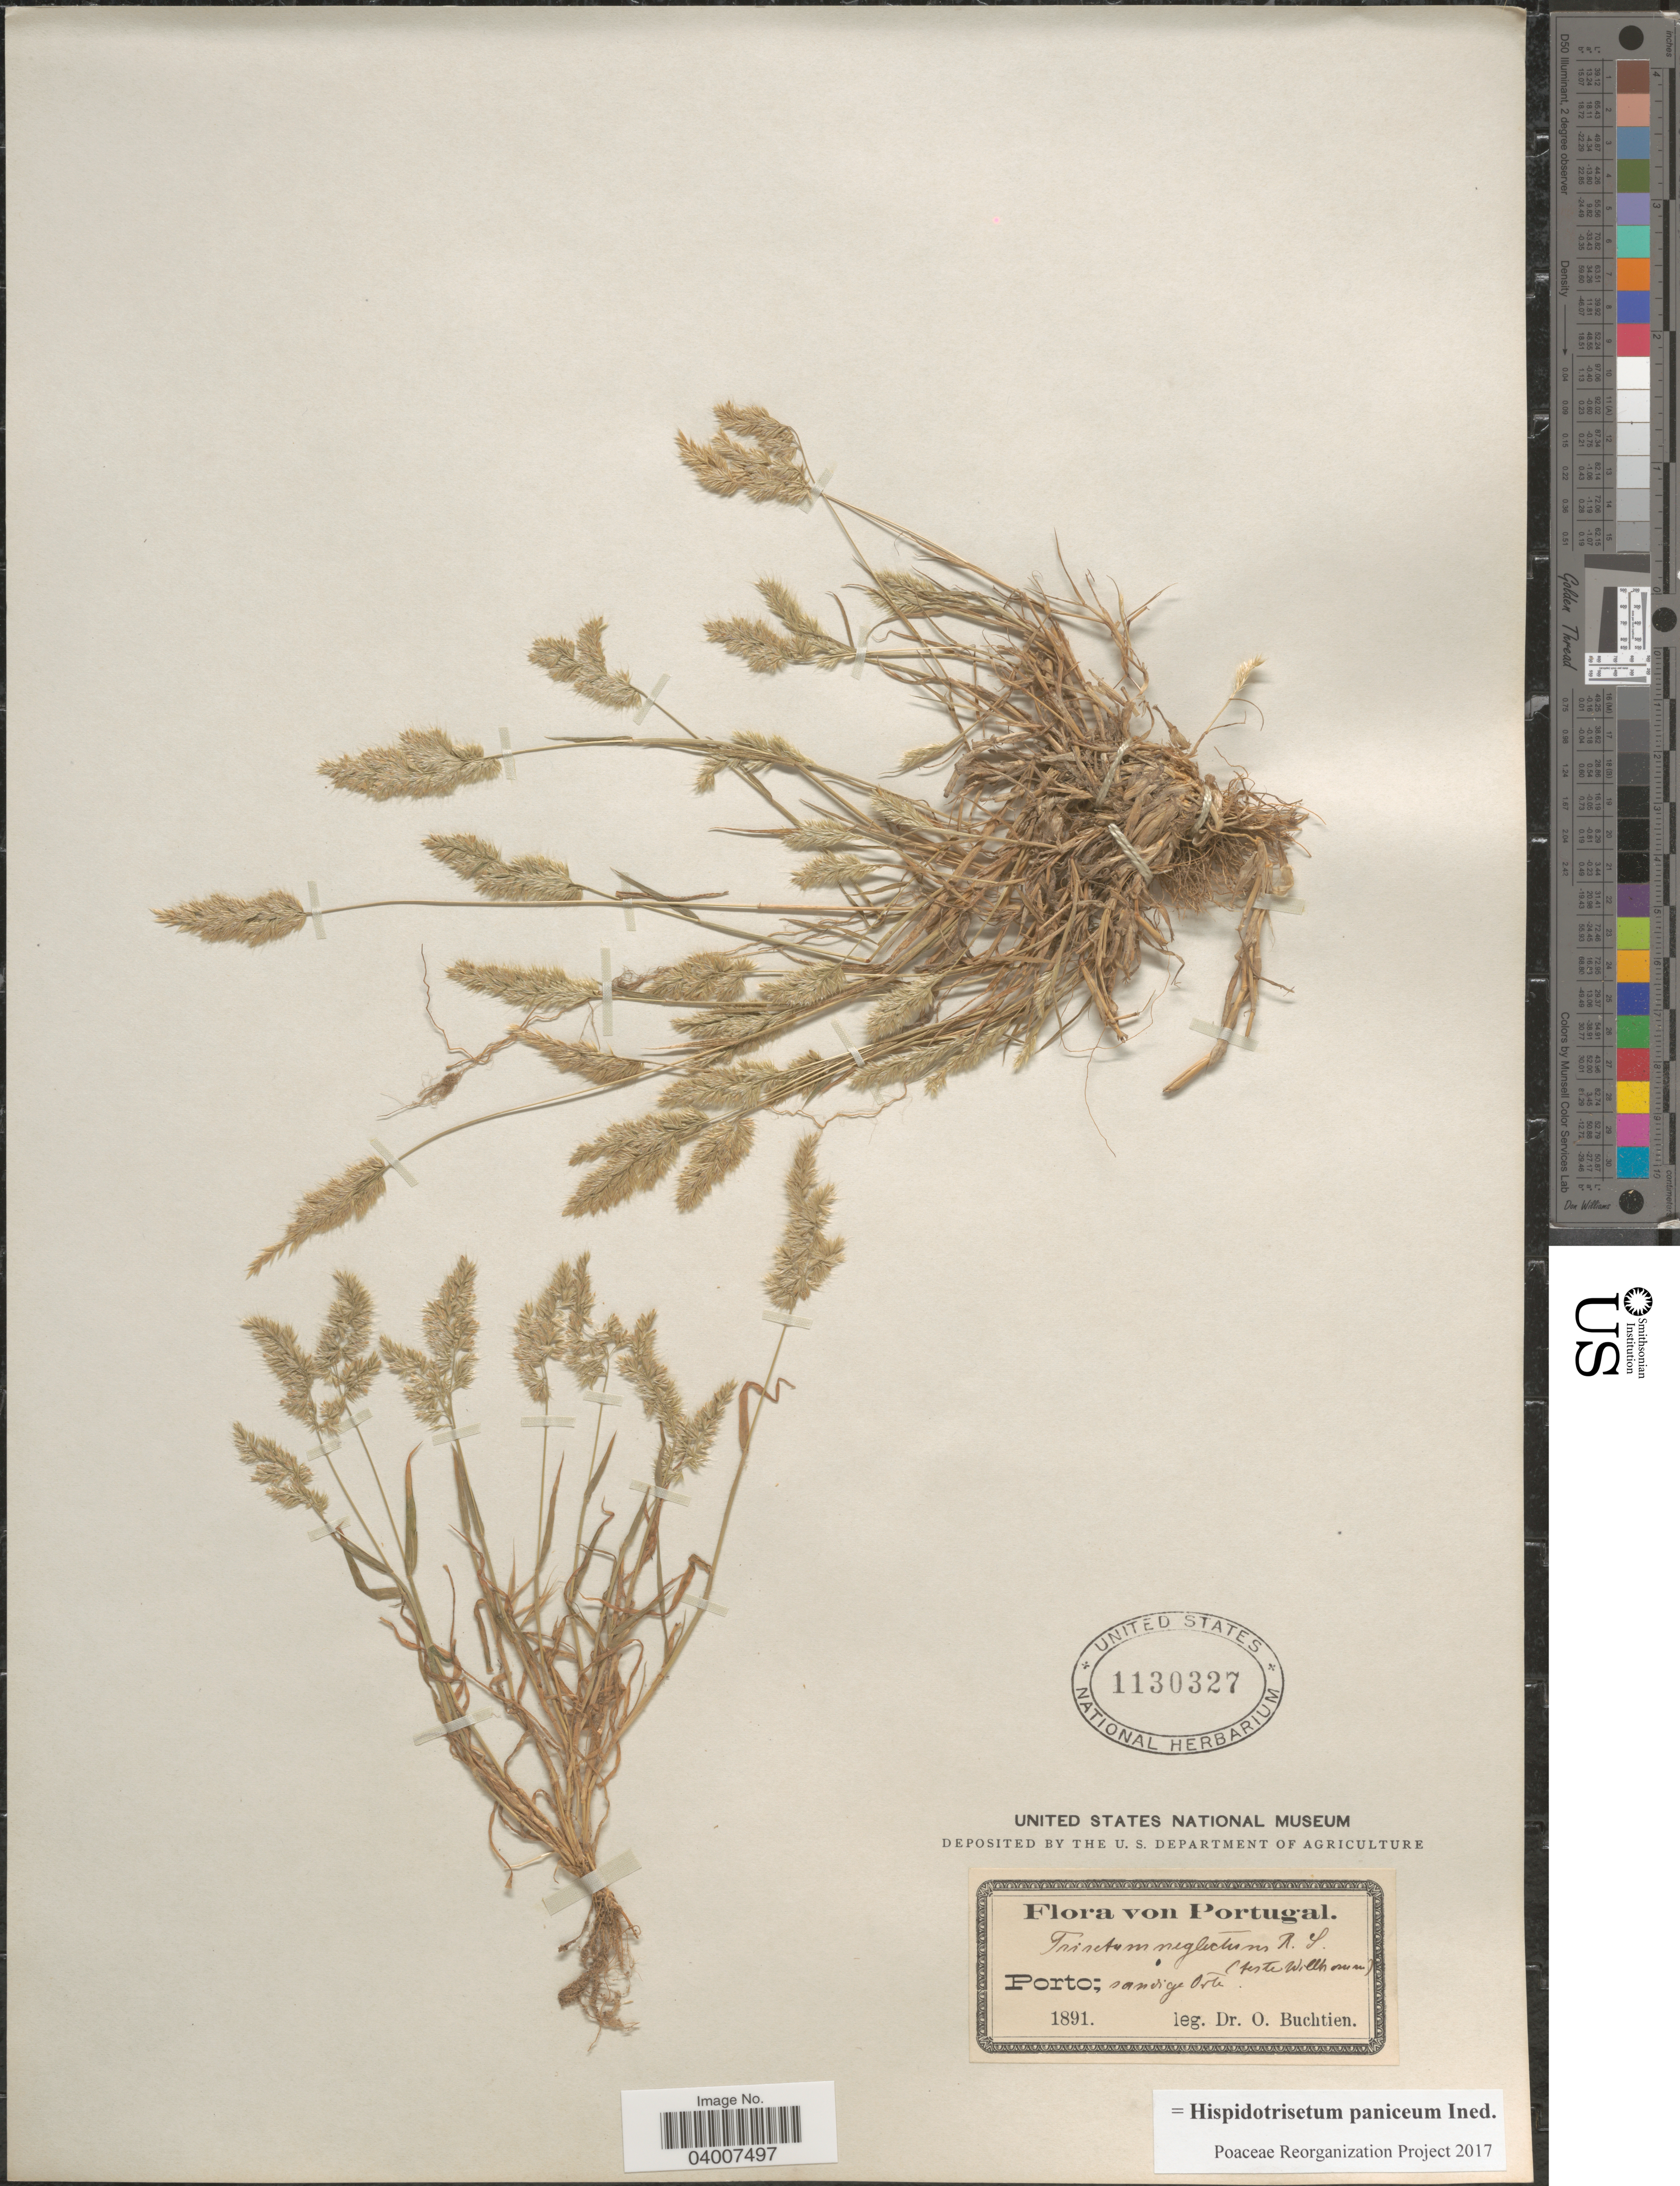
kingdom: Plantae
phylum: Tracheophyta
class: Liliopsida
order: Poales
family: Poaceae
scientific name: Hispidotrisetum paniceum ined.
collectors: O. Buchtien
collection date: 1891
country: Portugal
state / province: Porto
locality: Sandige Orte.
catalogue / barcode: US 1130327